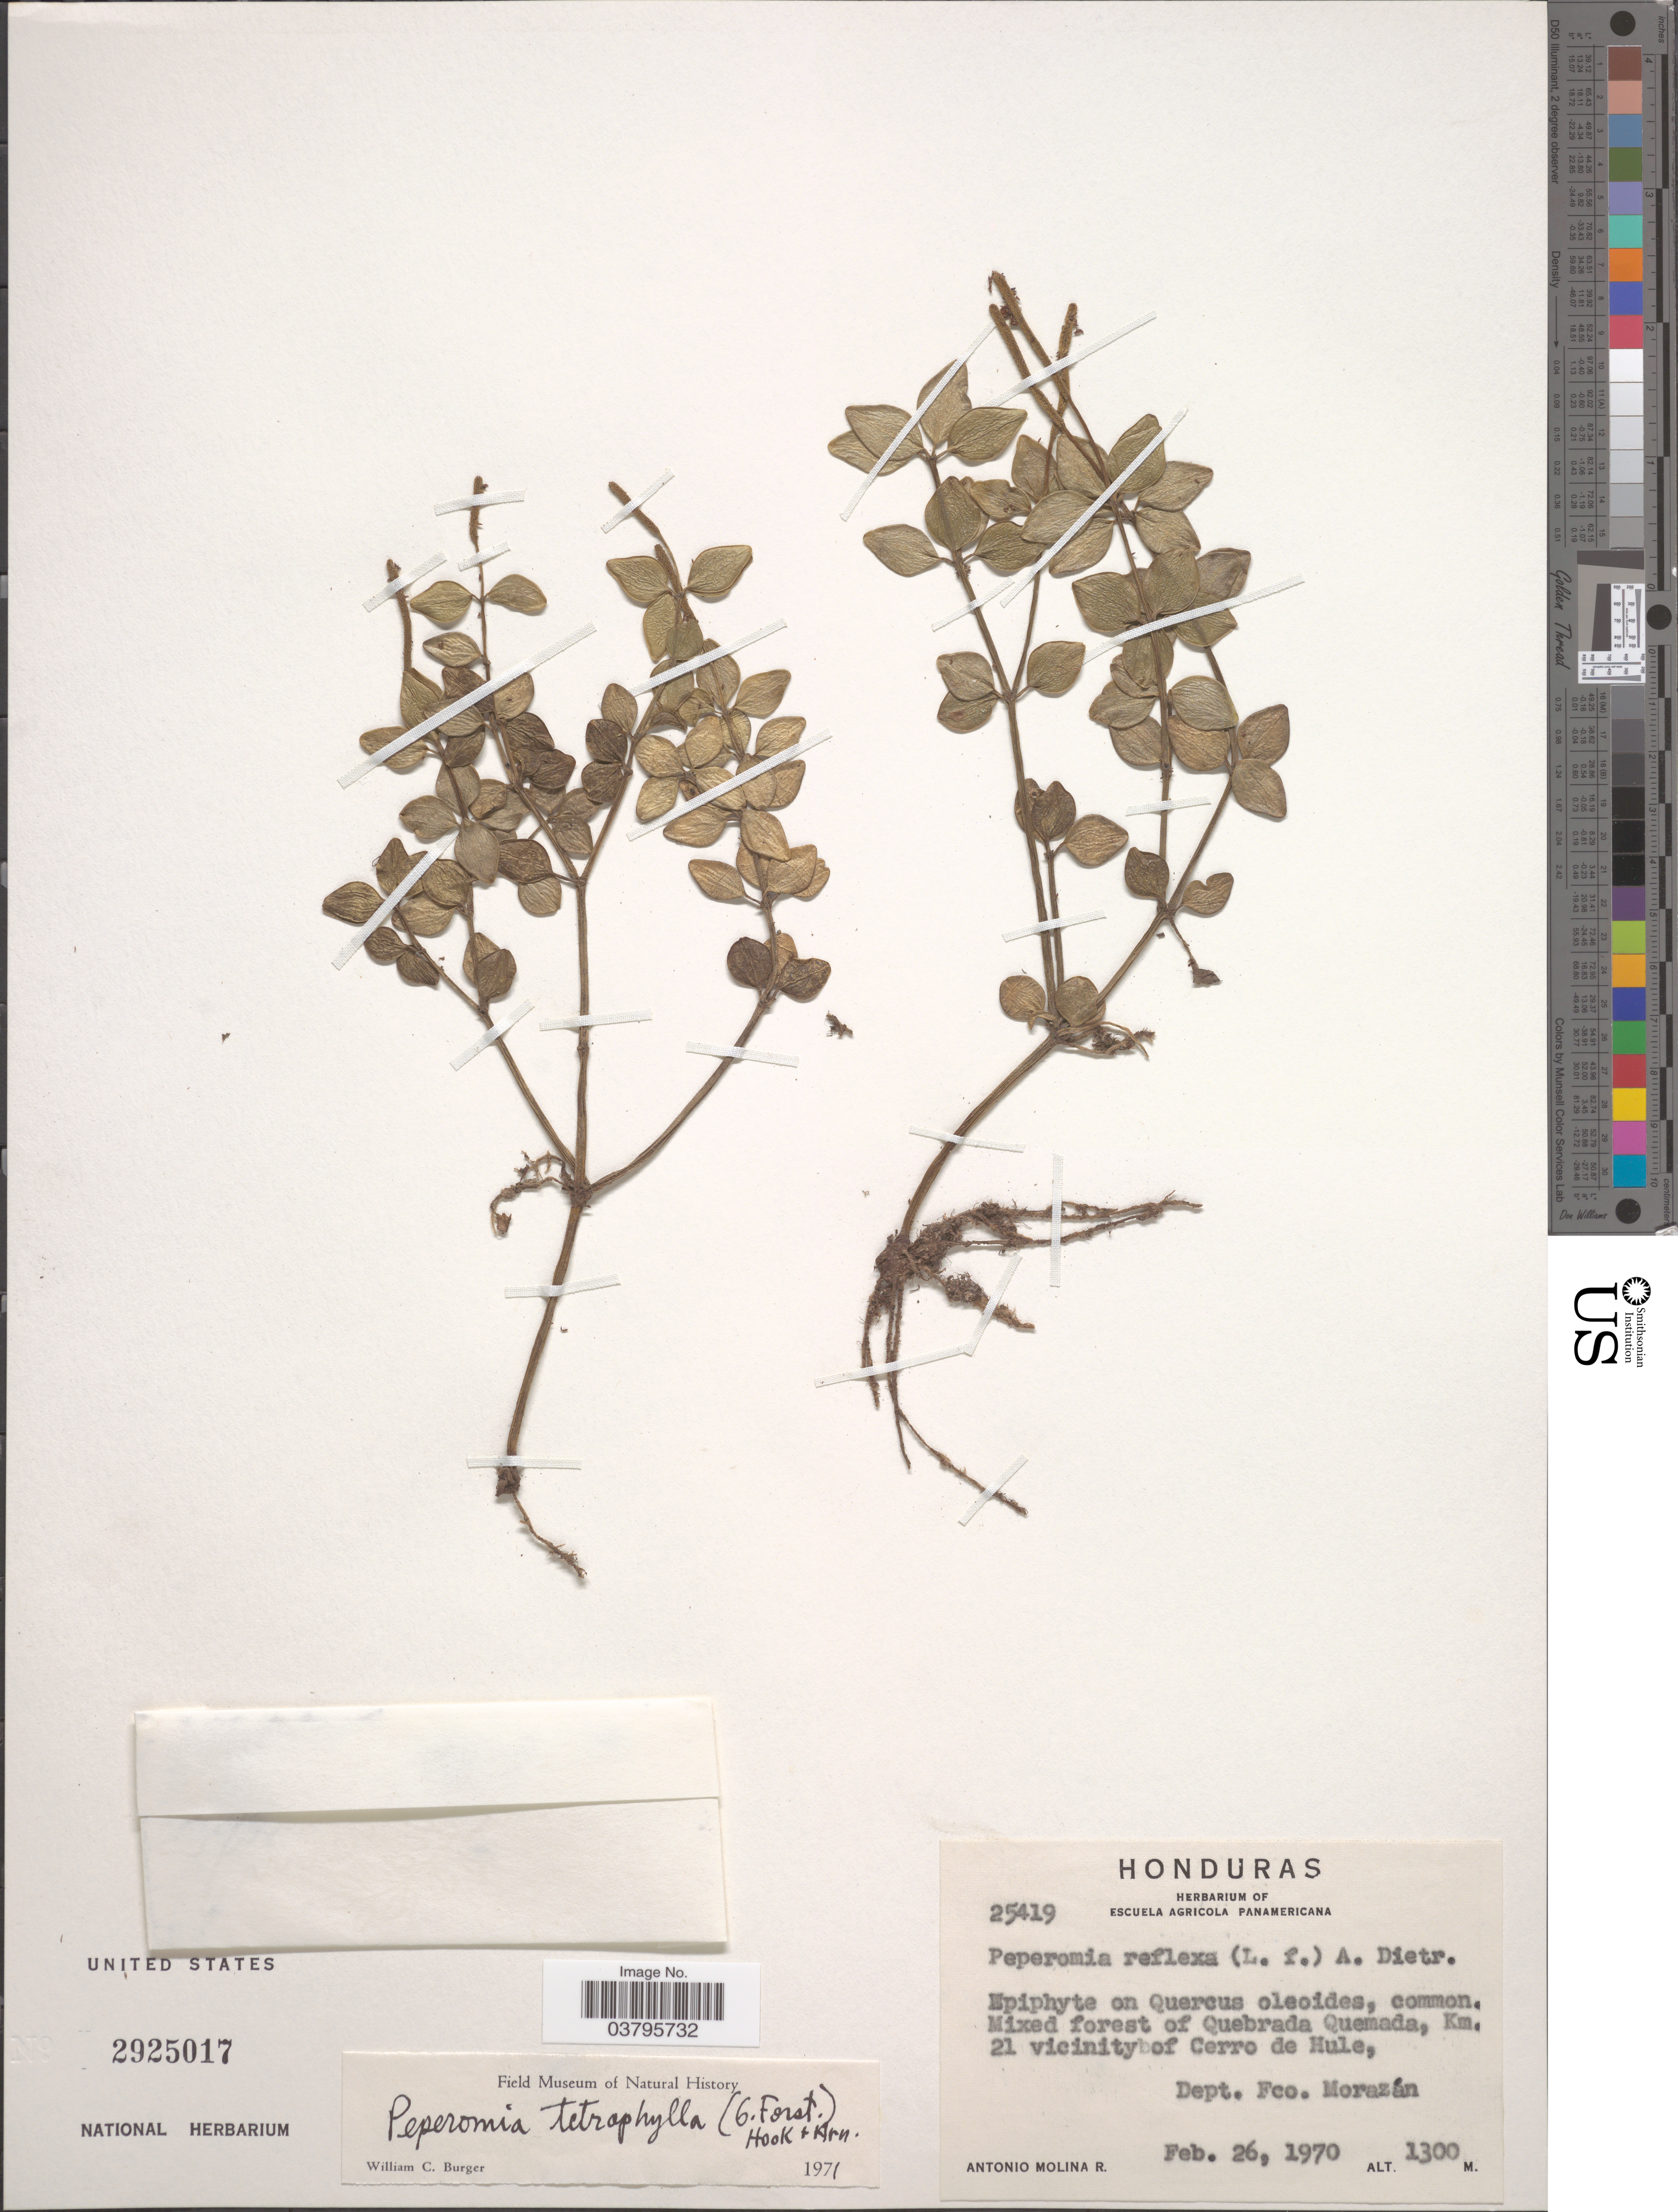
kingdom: Plantae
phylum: Tracheophyta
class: Magnoliopsida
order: Piperales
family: Piperaceae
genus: Peperomia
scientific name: Peperomia tetraphylla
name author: (G. Forst.) Hook. & Arn.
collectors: A. Molina R.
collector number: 25419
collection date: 1970-02-26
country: Honduras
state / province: Fco. Morazán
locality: Mixed forest of Quebrada Quemada, Km. 21 vicinity of Cerro de Hule, Dept. Fco. Morazán.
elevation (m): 1300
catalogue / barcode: US 2925017